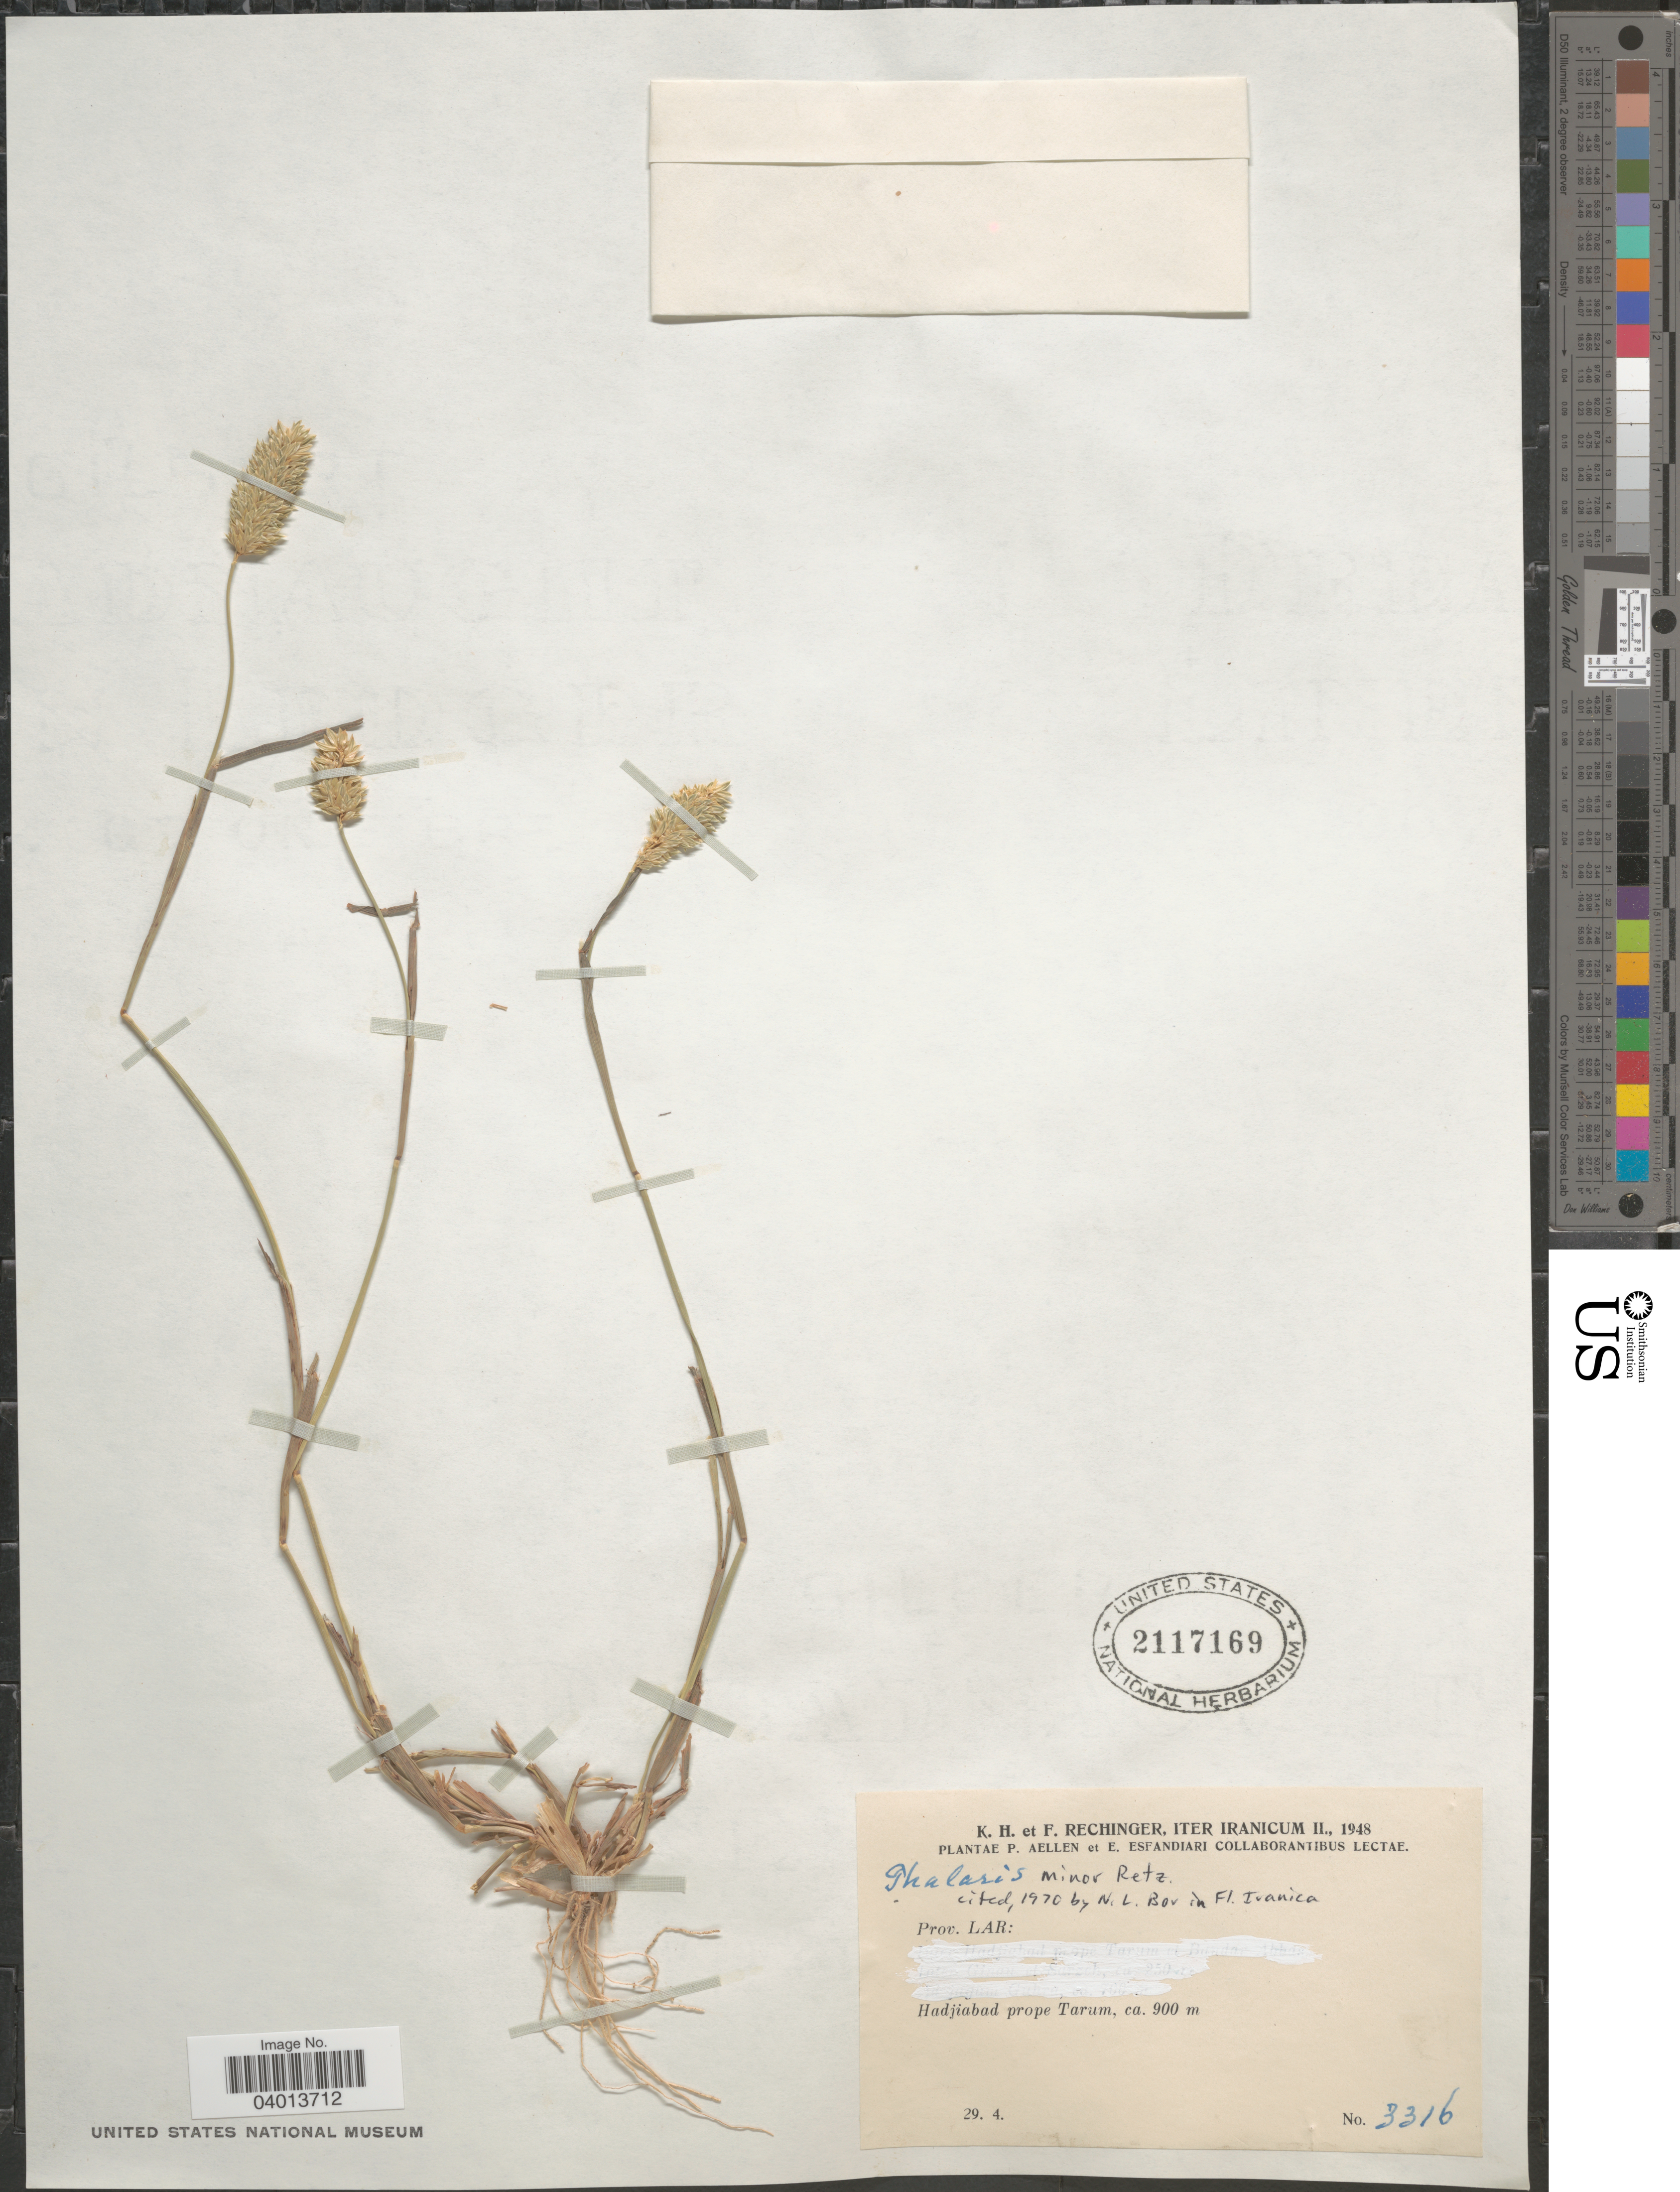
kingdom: Plantae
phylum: Tracheophyta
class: Liliopsida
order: Poales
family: Poaceae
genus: Phalaris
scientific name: Phalaris minor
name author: Retz.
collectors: K. H. Rechinger & F. Rechinger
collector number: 3316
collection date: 1948-04-29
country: Iran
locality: Iter Iranicum. Prov. Lar: Hadjiabad prope Tarum.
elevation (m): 900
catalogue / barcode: US 2117169